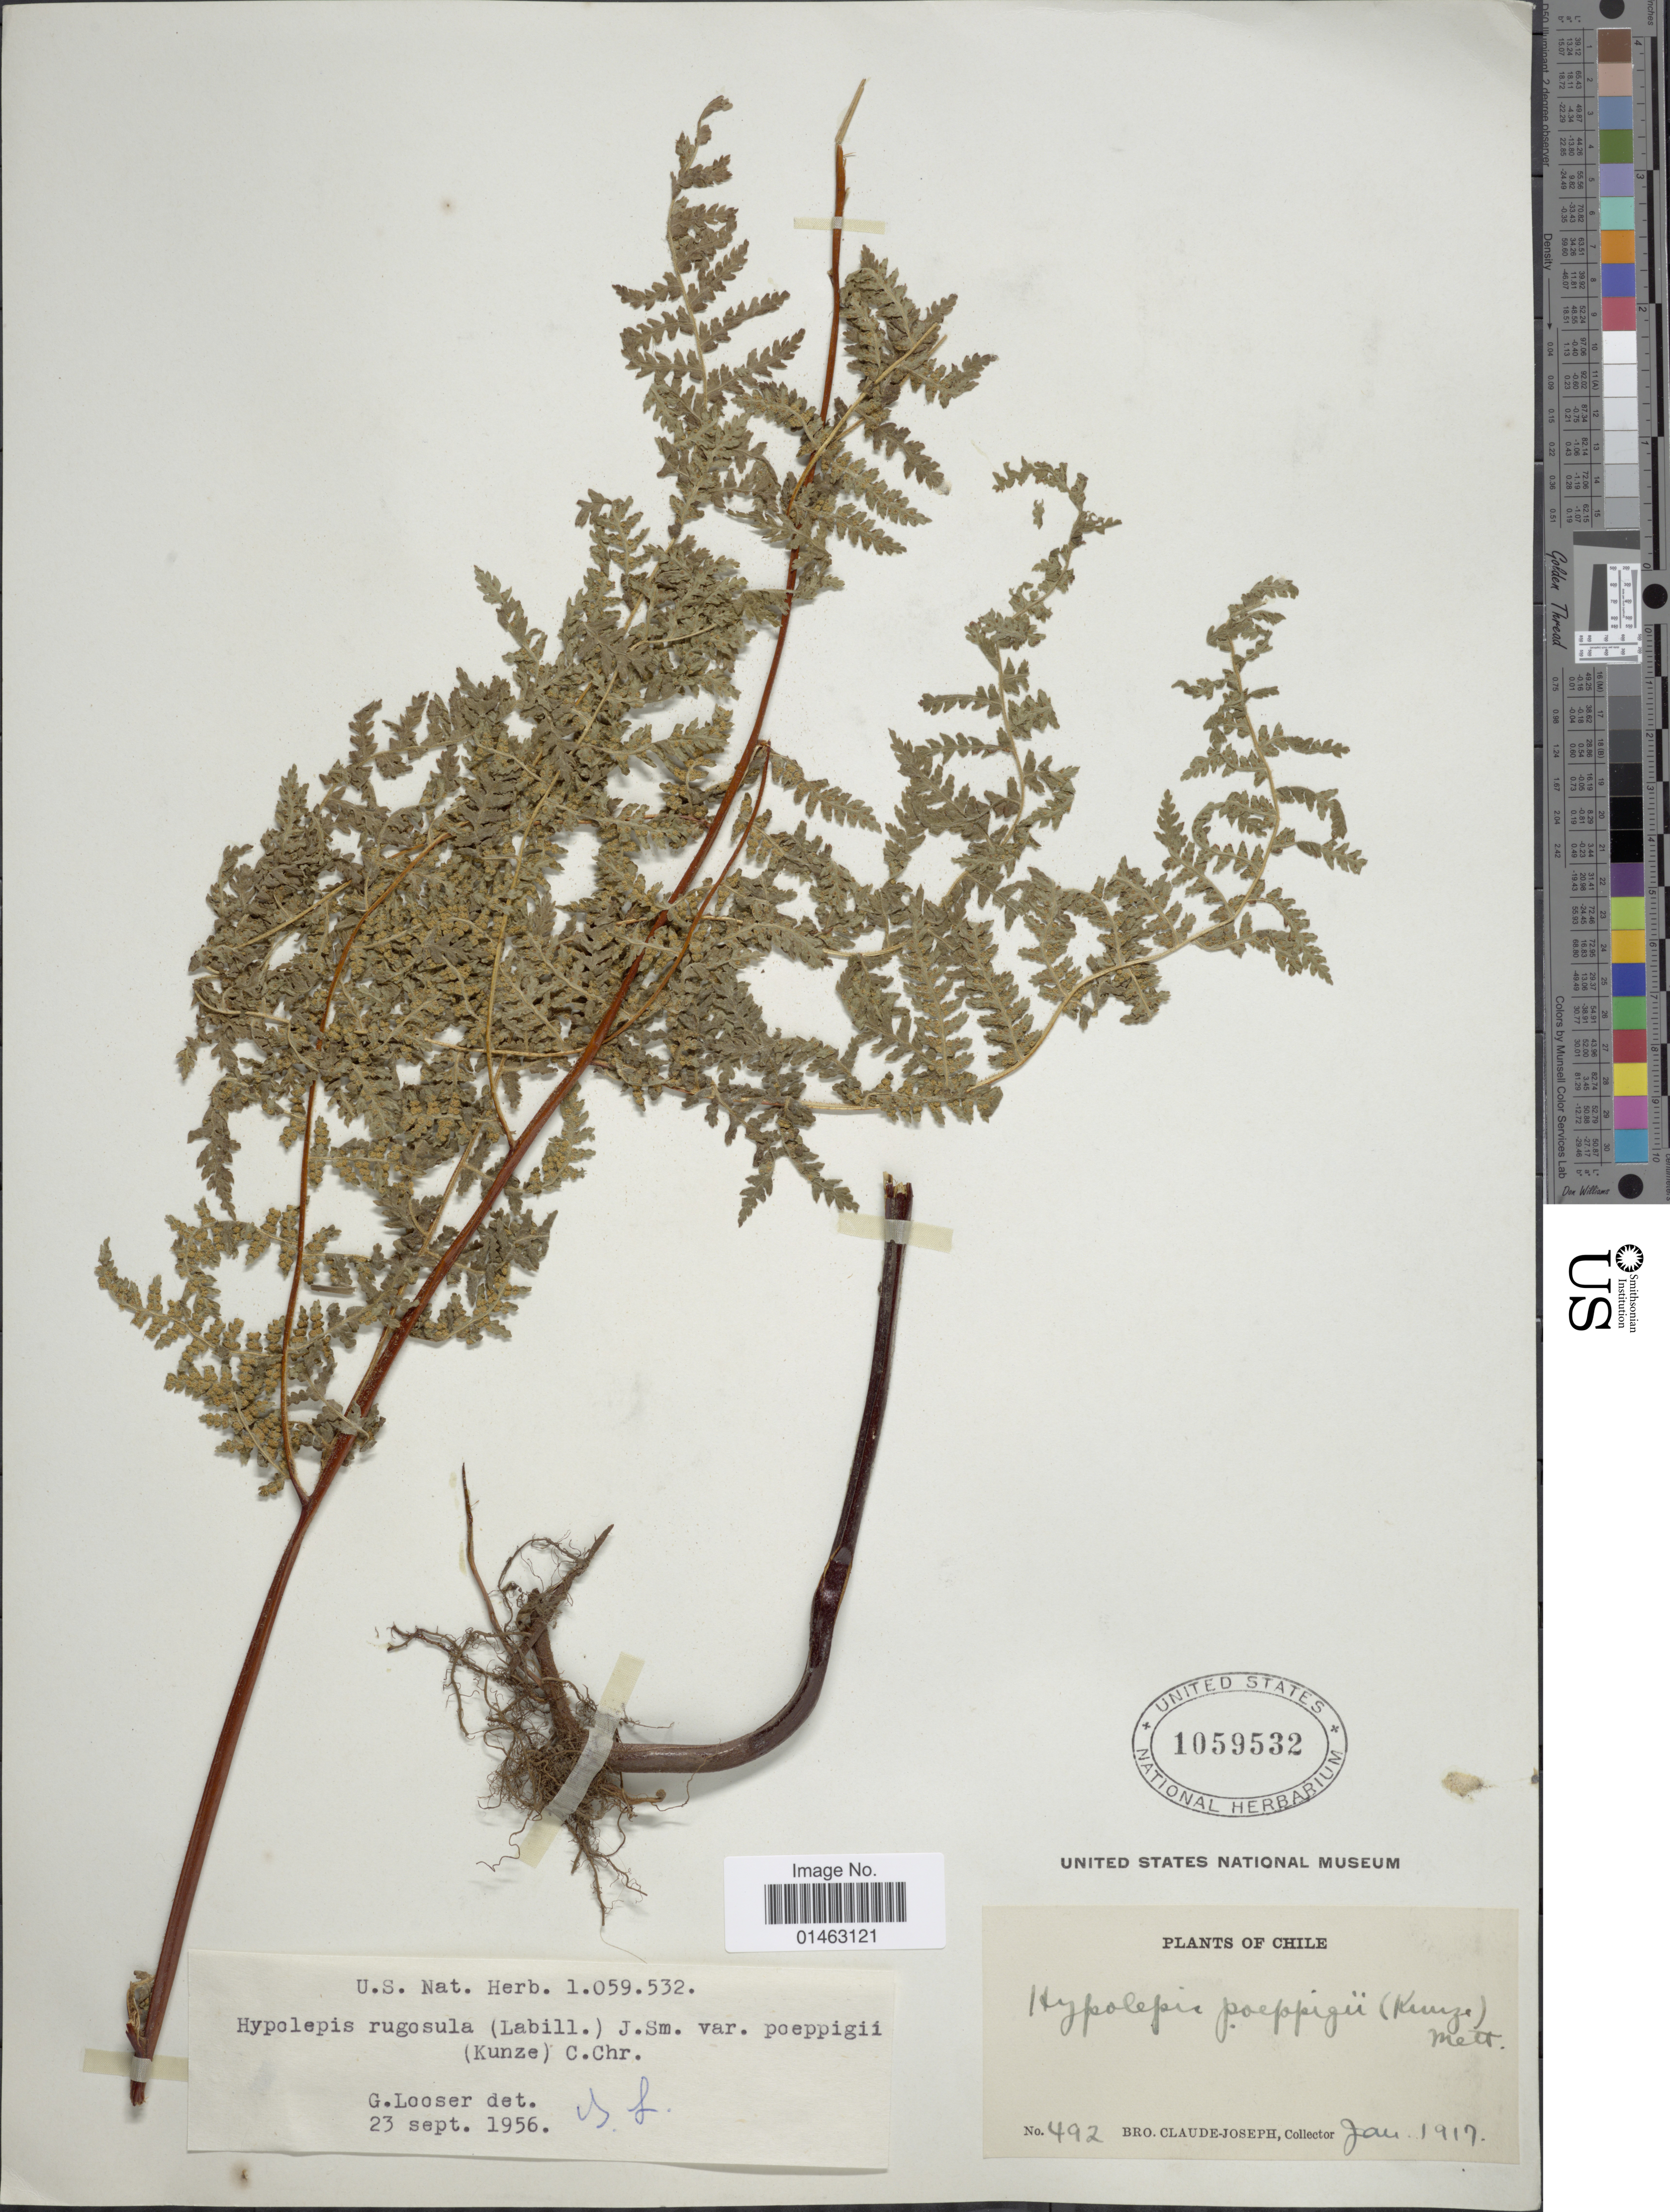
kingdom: Plantae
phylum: Tracheophyta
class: Polypodiopsida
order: Polypodiales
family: Dennstaedtiaceae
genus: Hypolepis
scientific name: Hypolepis rugosula var. poeppigii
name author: C. Chr. ex Skottsb.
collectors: Bro. Claude-Joseph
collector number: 492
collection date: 1917-01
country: Chile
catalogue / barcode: US 1059532